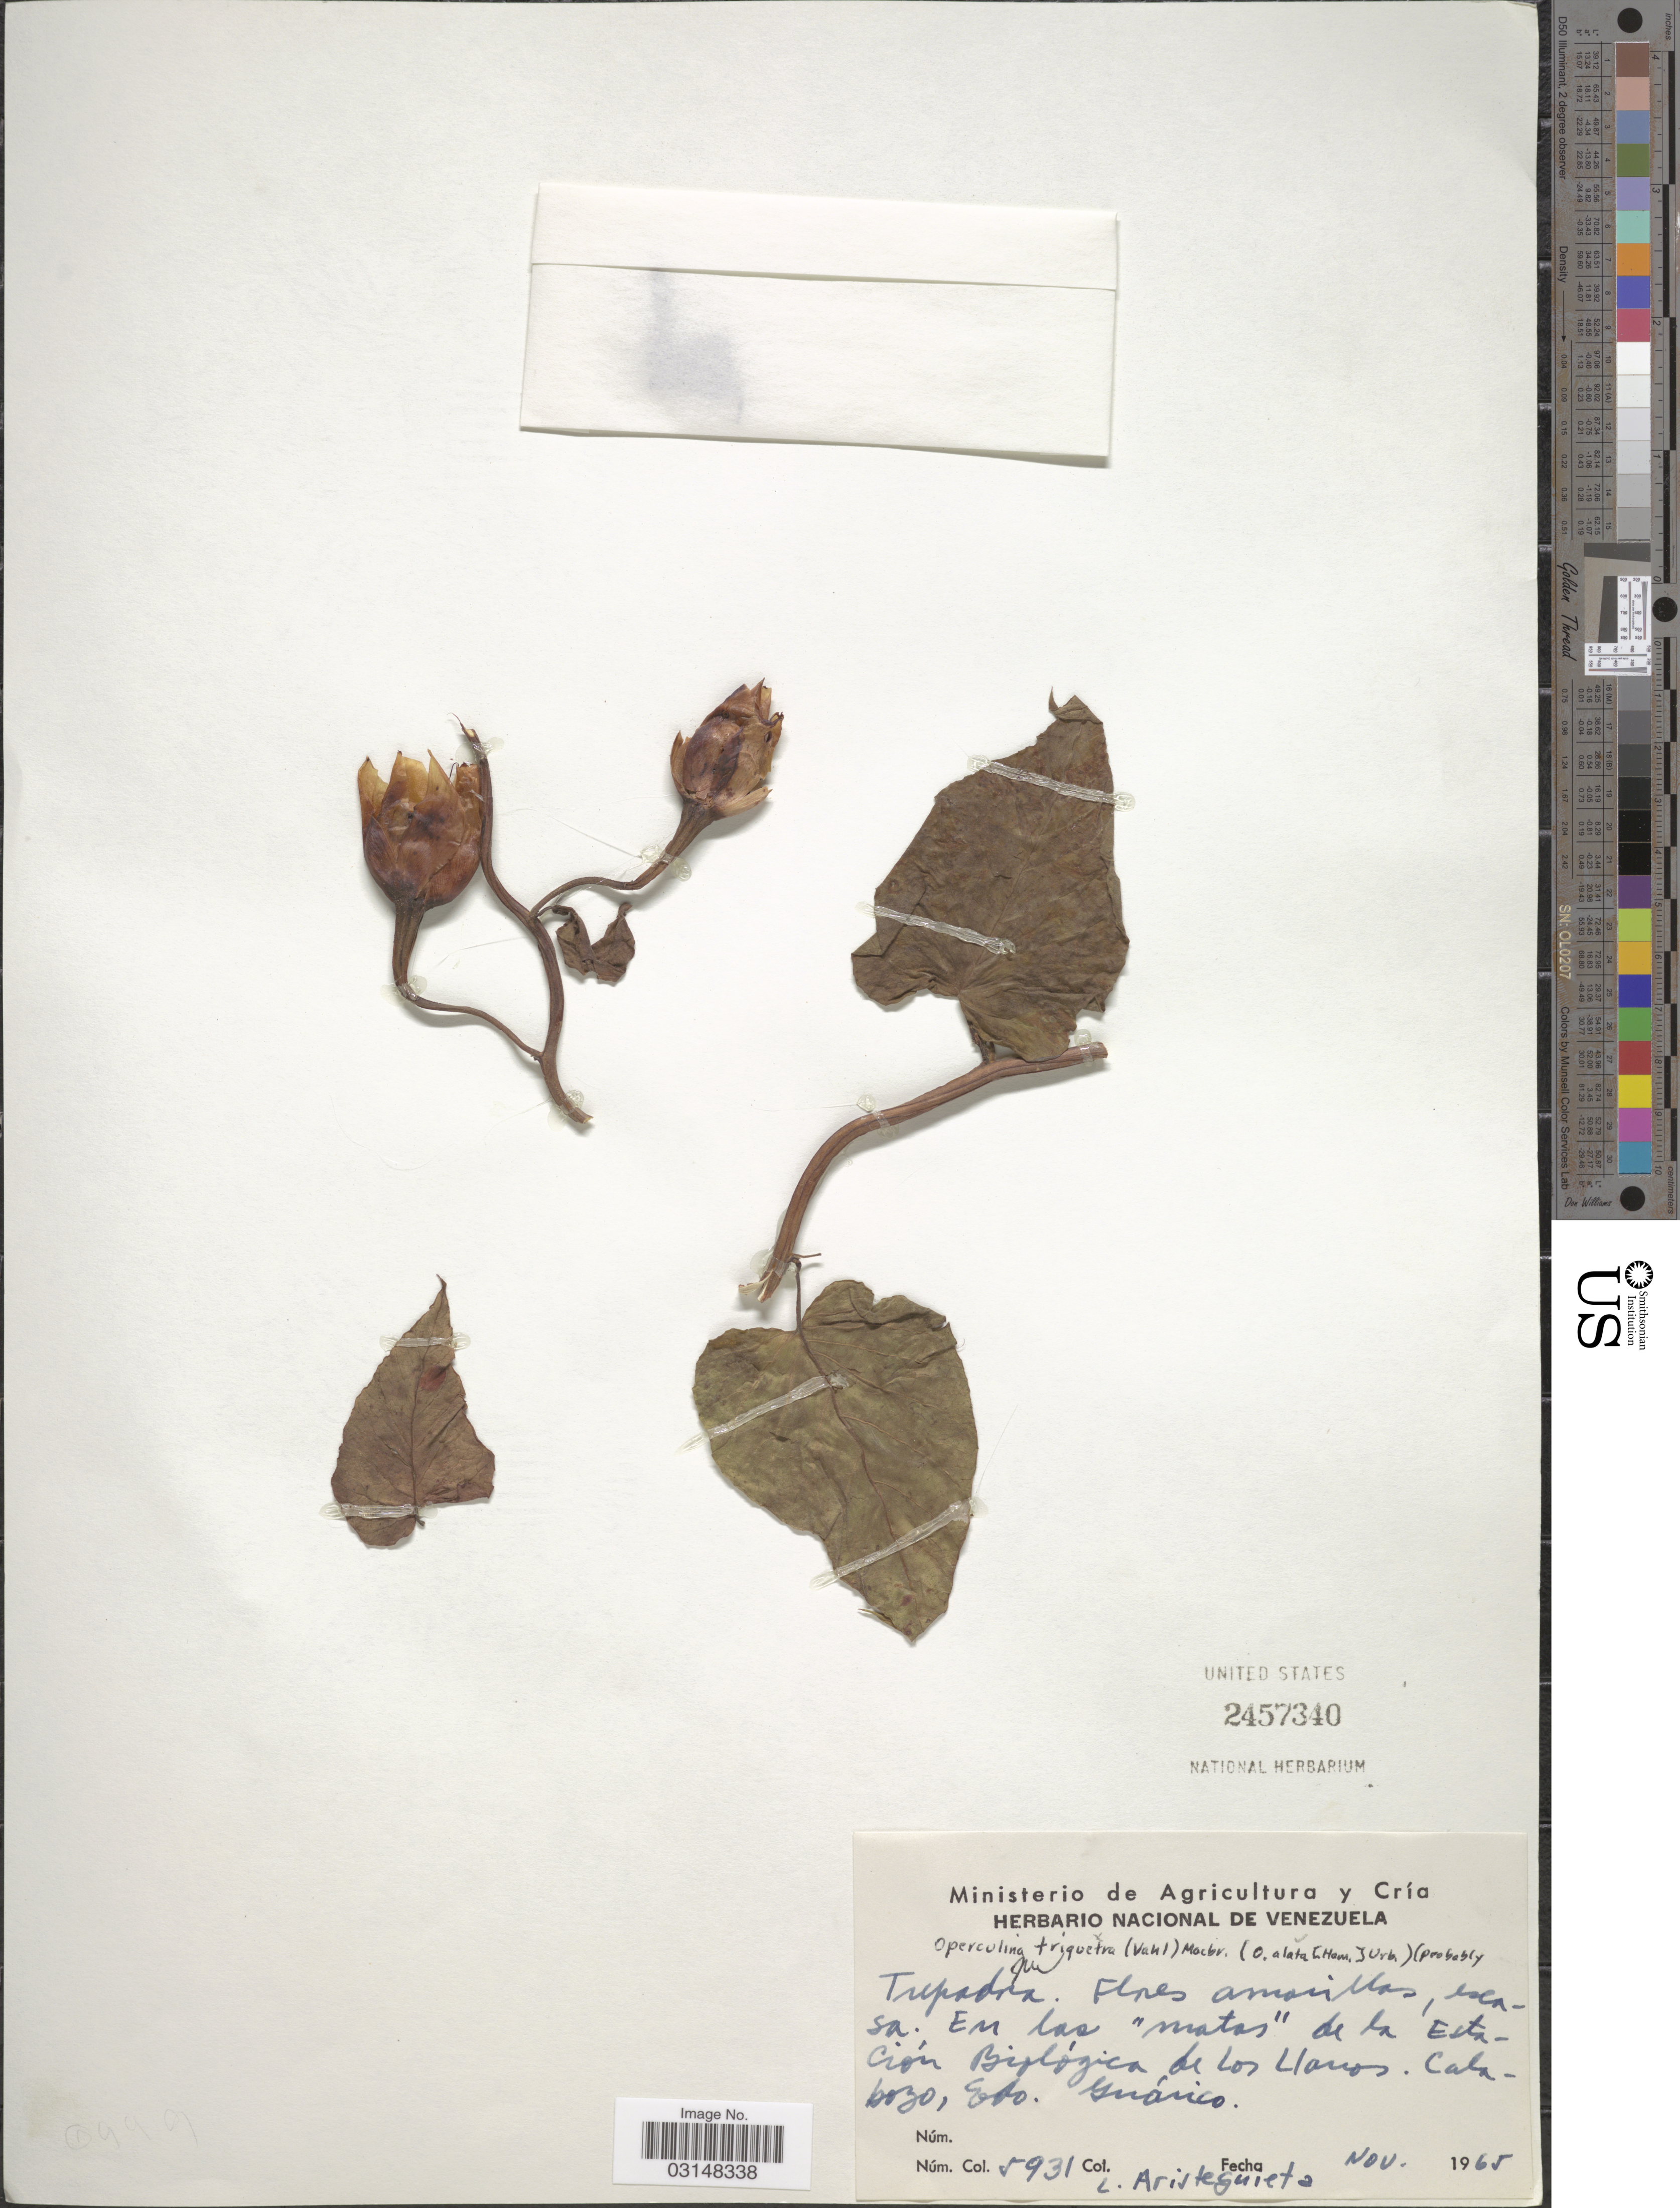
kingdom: Plantae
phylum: Tracheophyta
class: Magnoliopsida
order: Solanales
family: Convolvulaceae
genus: Operculina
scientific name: Operculina alata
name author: (Ham.) Urb.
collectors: L. Aristeguieta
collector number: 5931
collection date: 1965-11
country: Venezuela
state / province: Guárico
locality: En las "matos" de la Estación Biológica de los Llanos. Calabozo.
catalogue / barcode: US 2457340